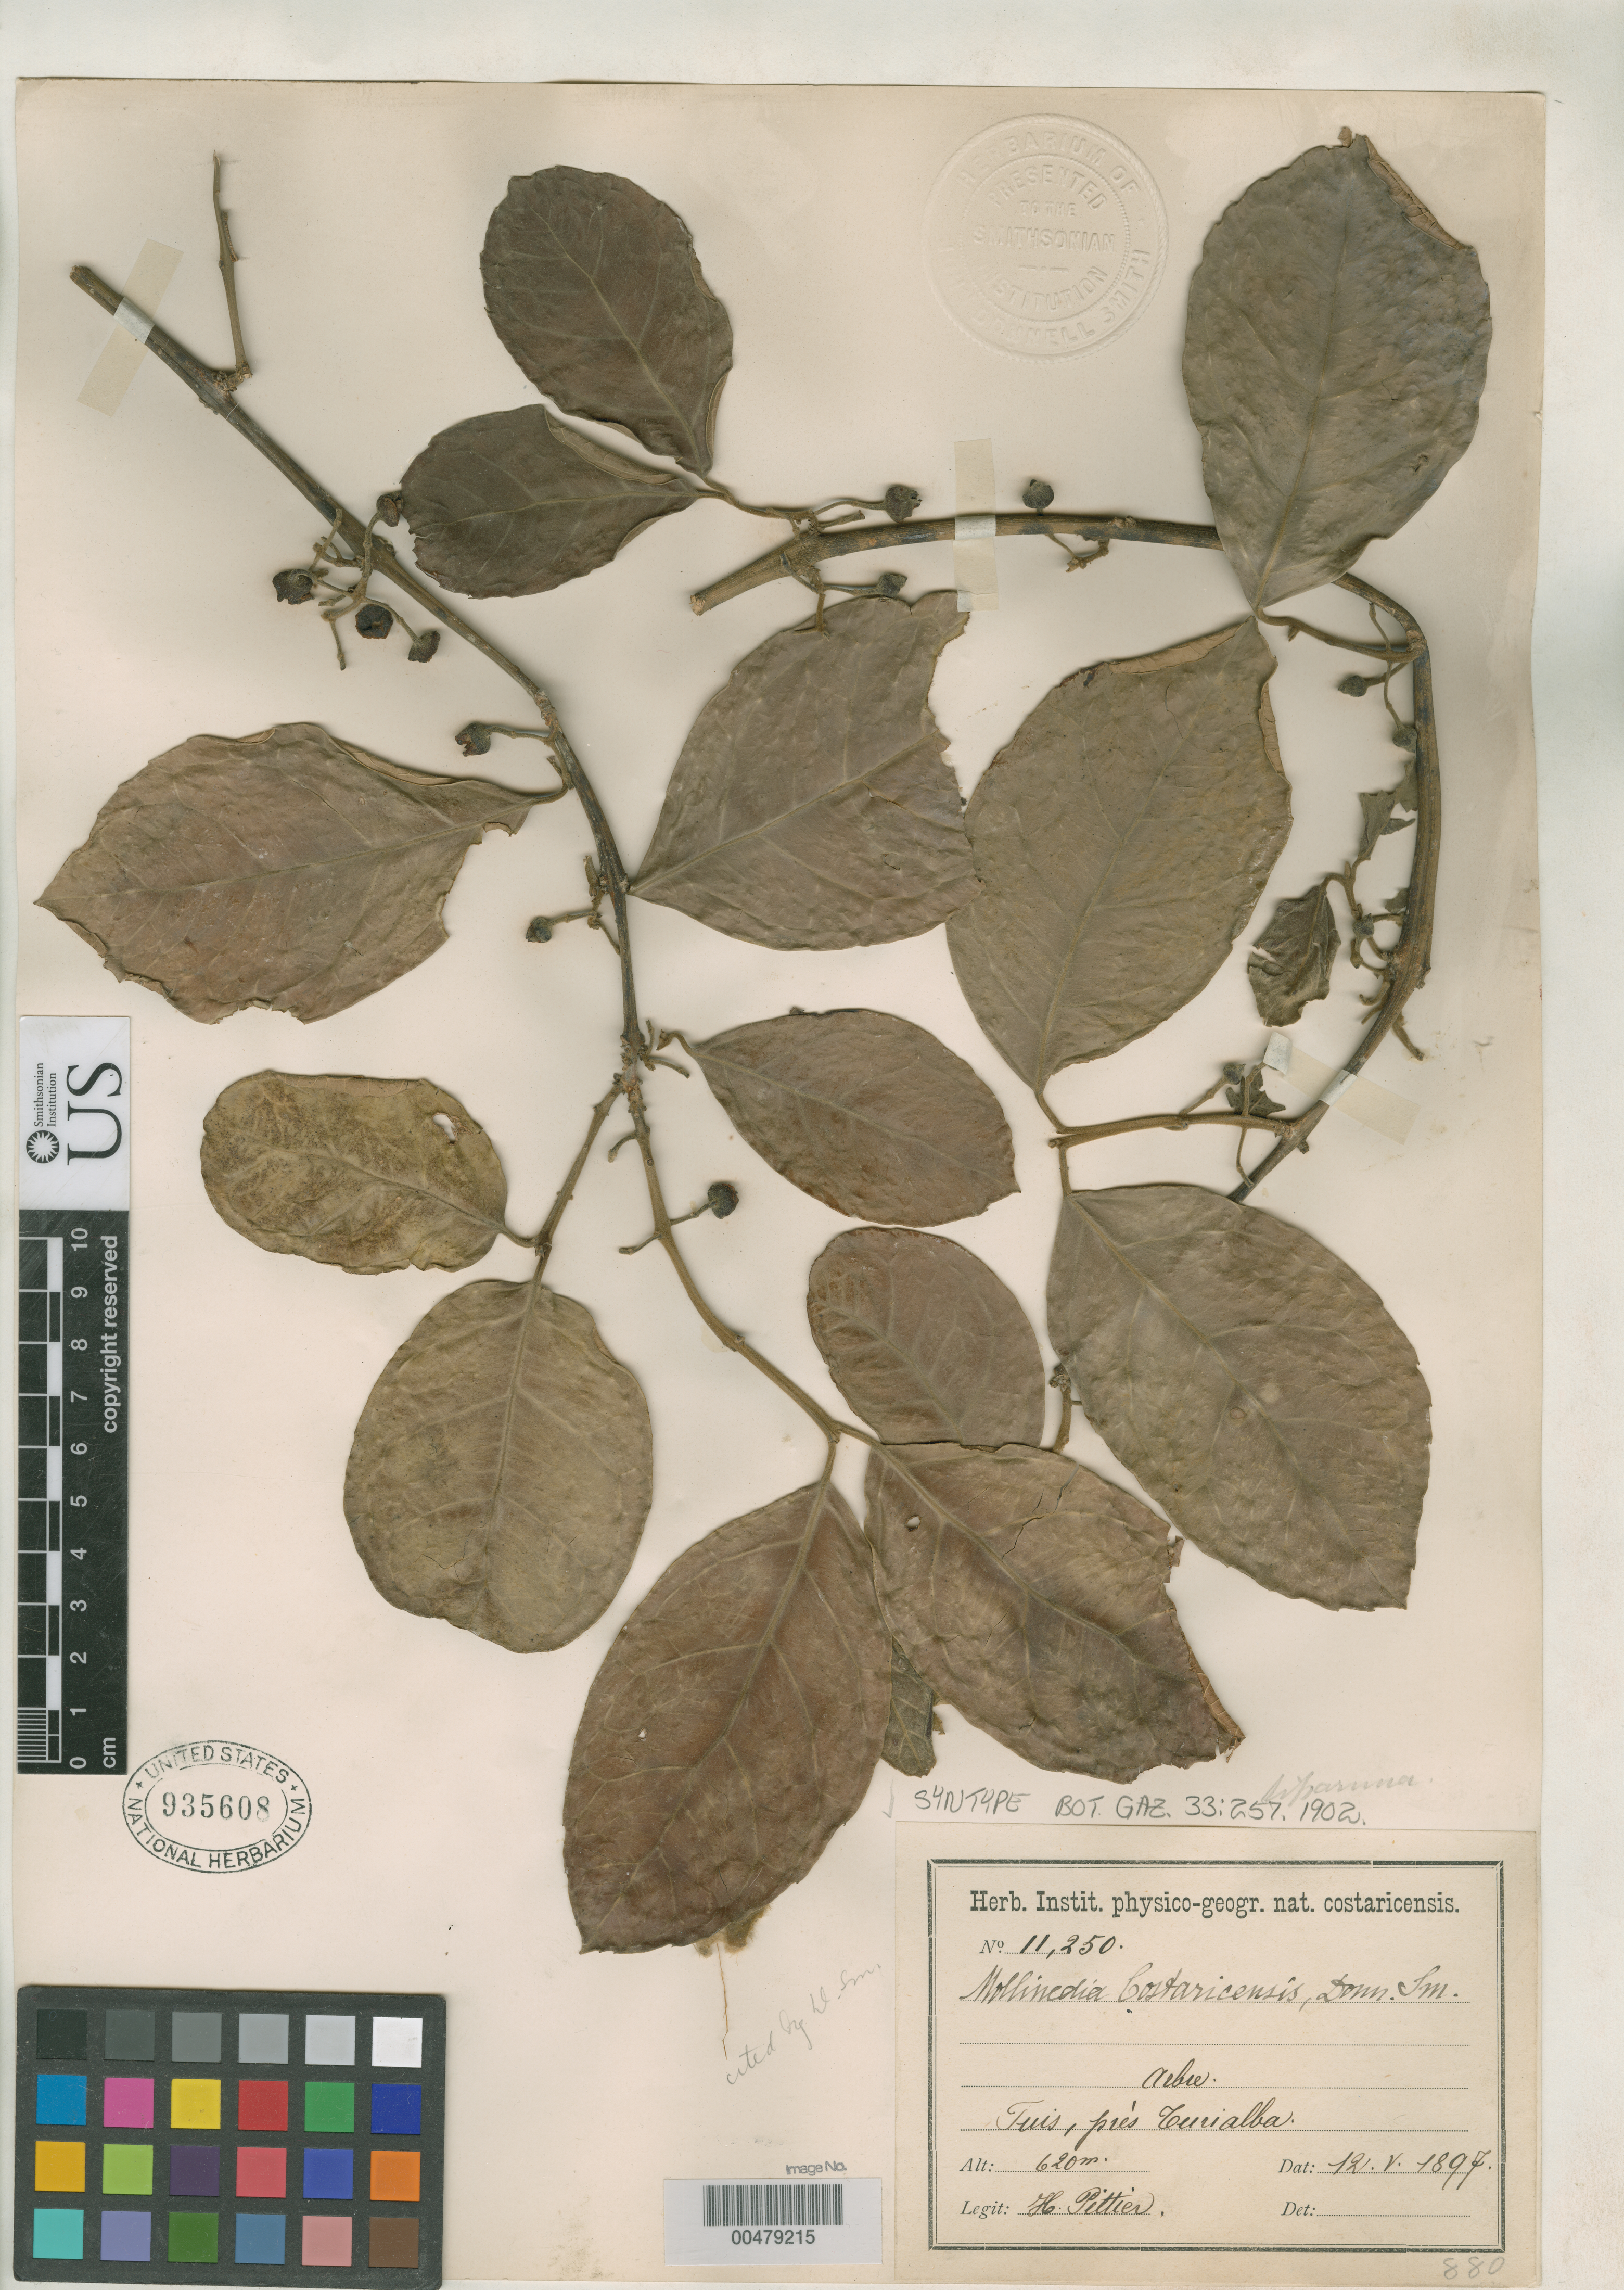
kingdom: Plantae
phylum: Tracheophyta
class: Magnoliopsida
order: Laurales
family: Monimiaceae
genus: Mollinedia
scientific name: Mollinedia costaricensis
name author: Donn. Sm.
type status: Syntype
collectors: H. F. Pittier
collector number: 11250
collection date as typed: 12 May 1897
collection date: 1897-05-12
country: Costa Rica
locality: Tuis, pres Turrialba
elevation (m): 620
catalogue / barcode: US 935608